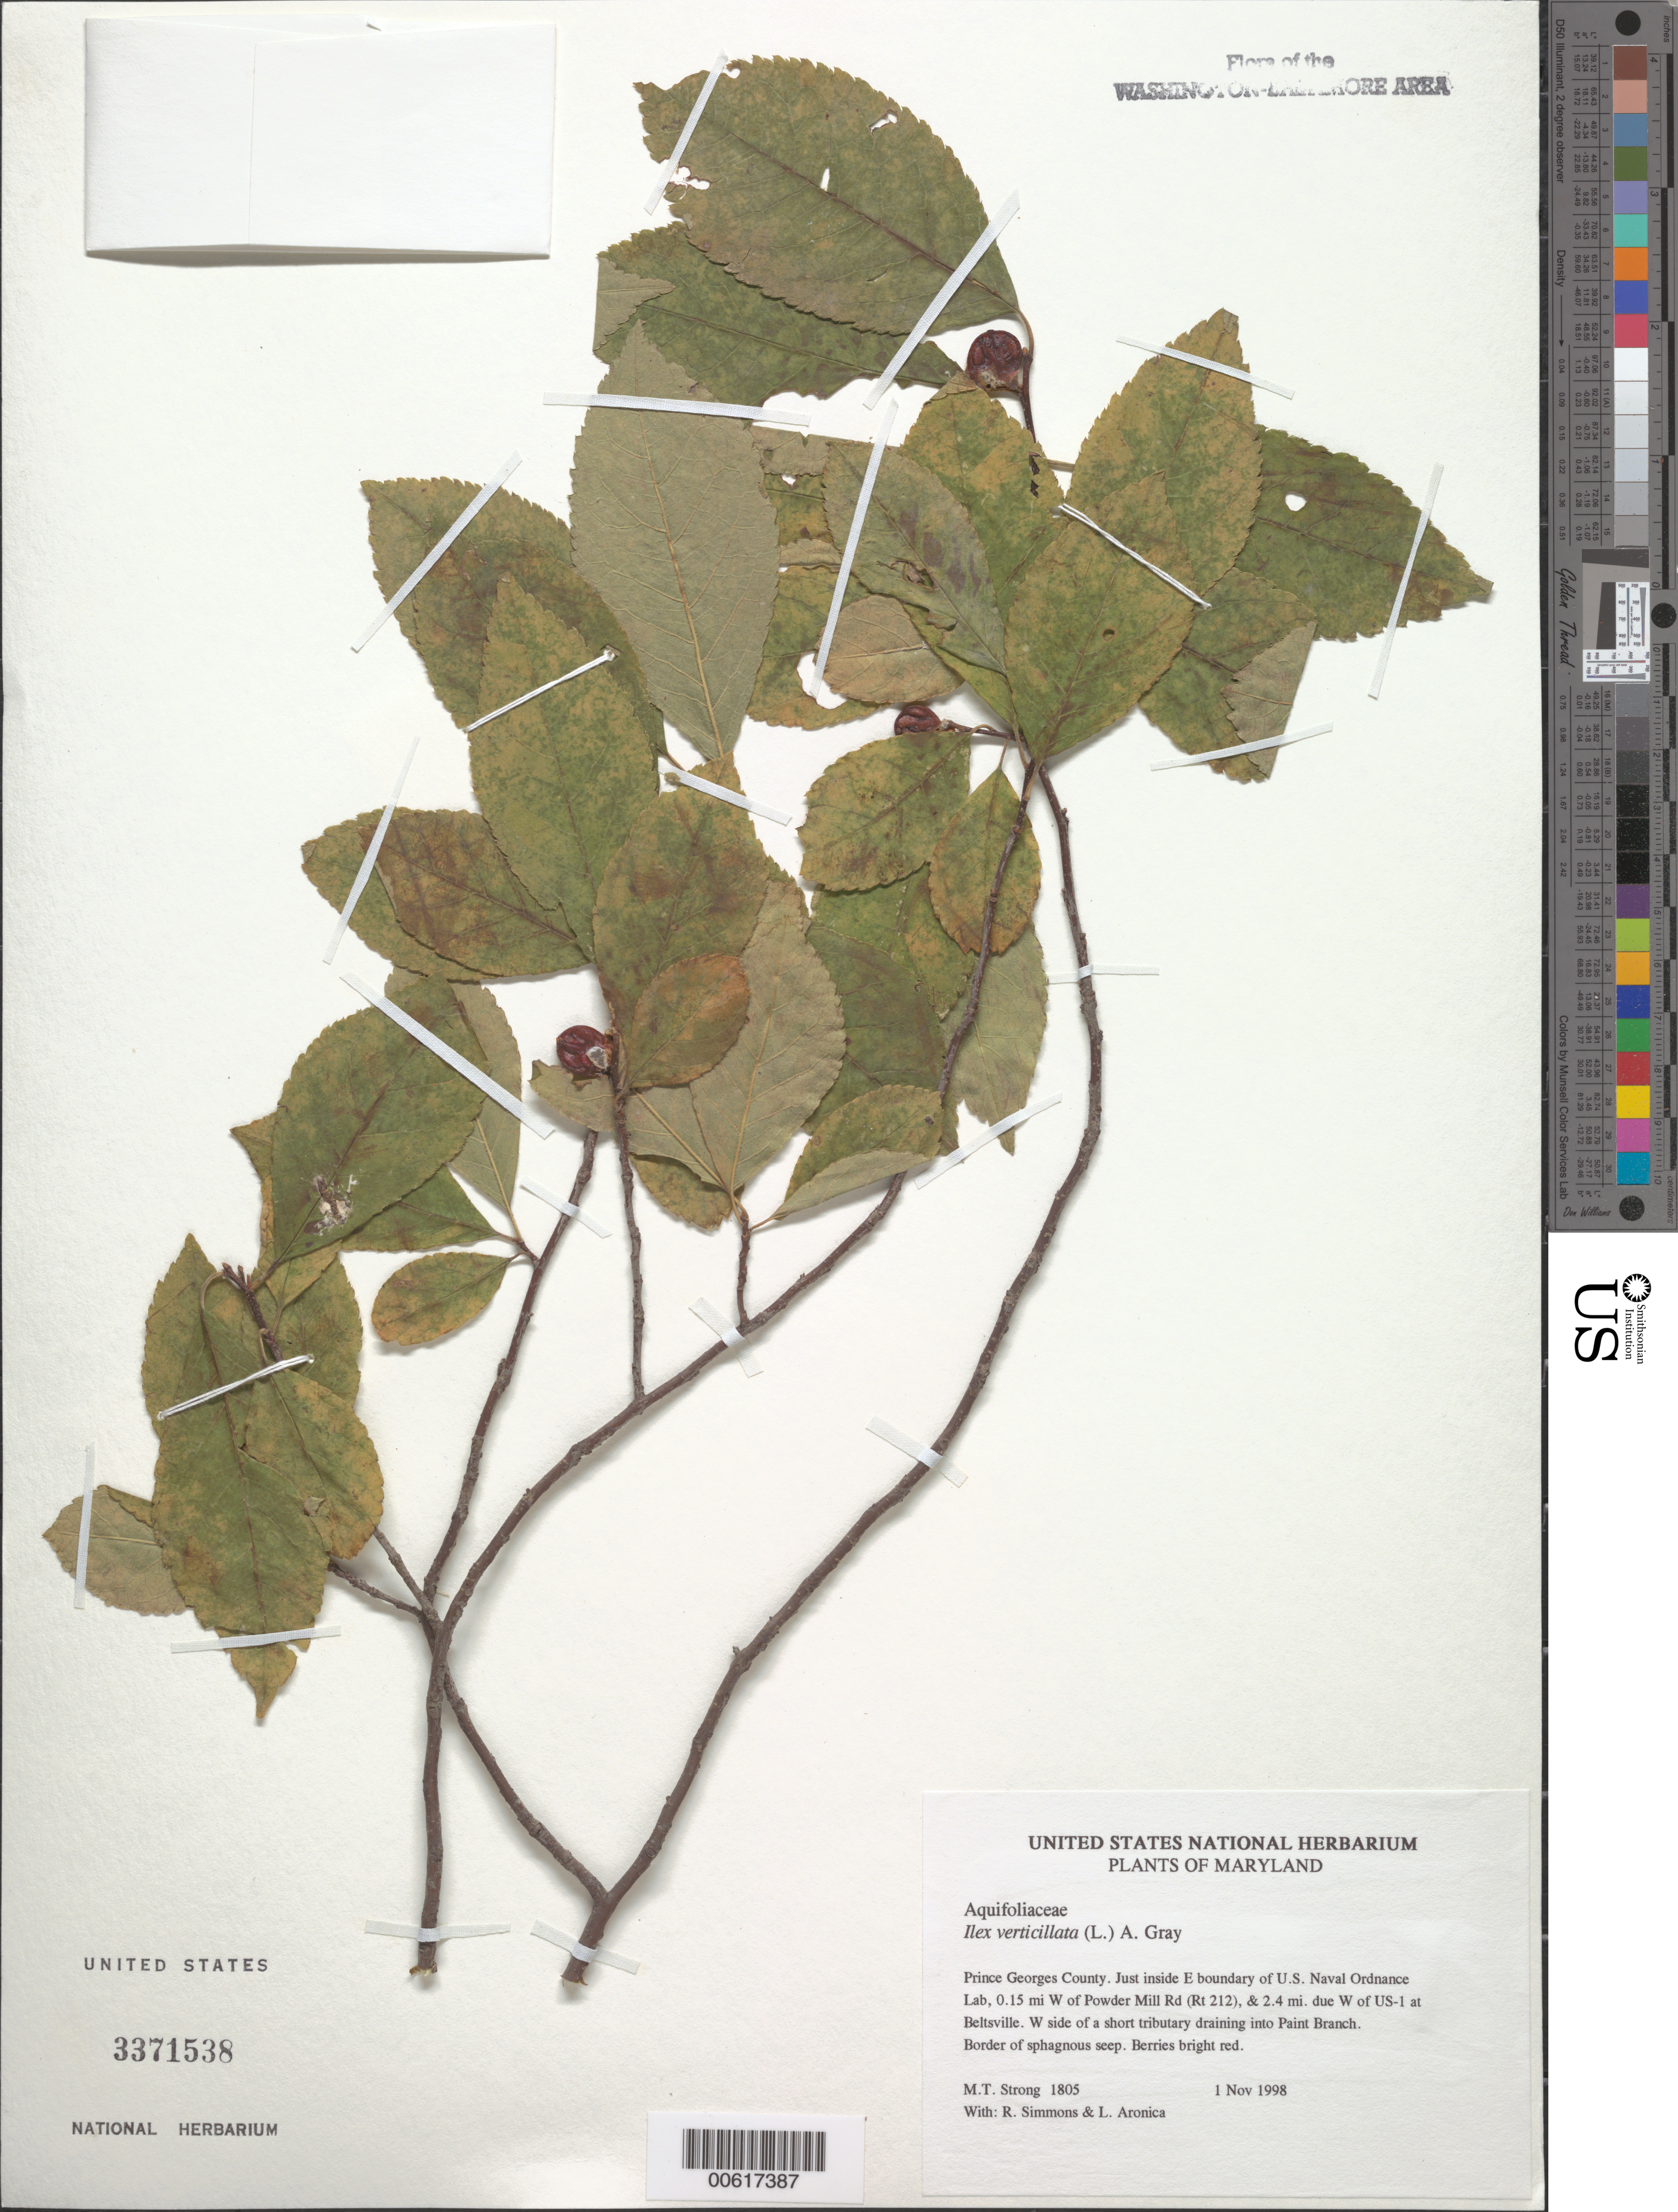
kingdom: Plantae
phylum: Tracheophyta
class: Magnoliopsida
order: Aquifoliales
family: Aquifoliaceae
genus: Ilex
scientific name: Ilex verticillata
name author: (L.) A. Gray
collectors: M. T. Strong, R. Simmons & L. Aronica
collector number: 1805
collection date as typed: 01 Nov 1998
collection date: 1998-11-01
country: United States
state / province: Maryland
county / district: Prince George's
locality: Just inside E boundary of U.S. Naval Ordnance Lab, 0.15 mi W of Powder Mill Rd (Rt 212), & 2.4 mi. due W of US-1 at Beltsville.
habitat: W side of a short tributary draining into Paint Branch. Border of sphagnous seep.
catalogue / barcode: US 3371538